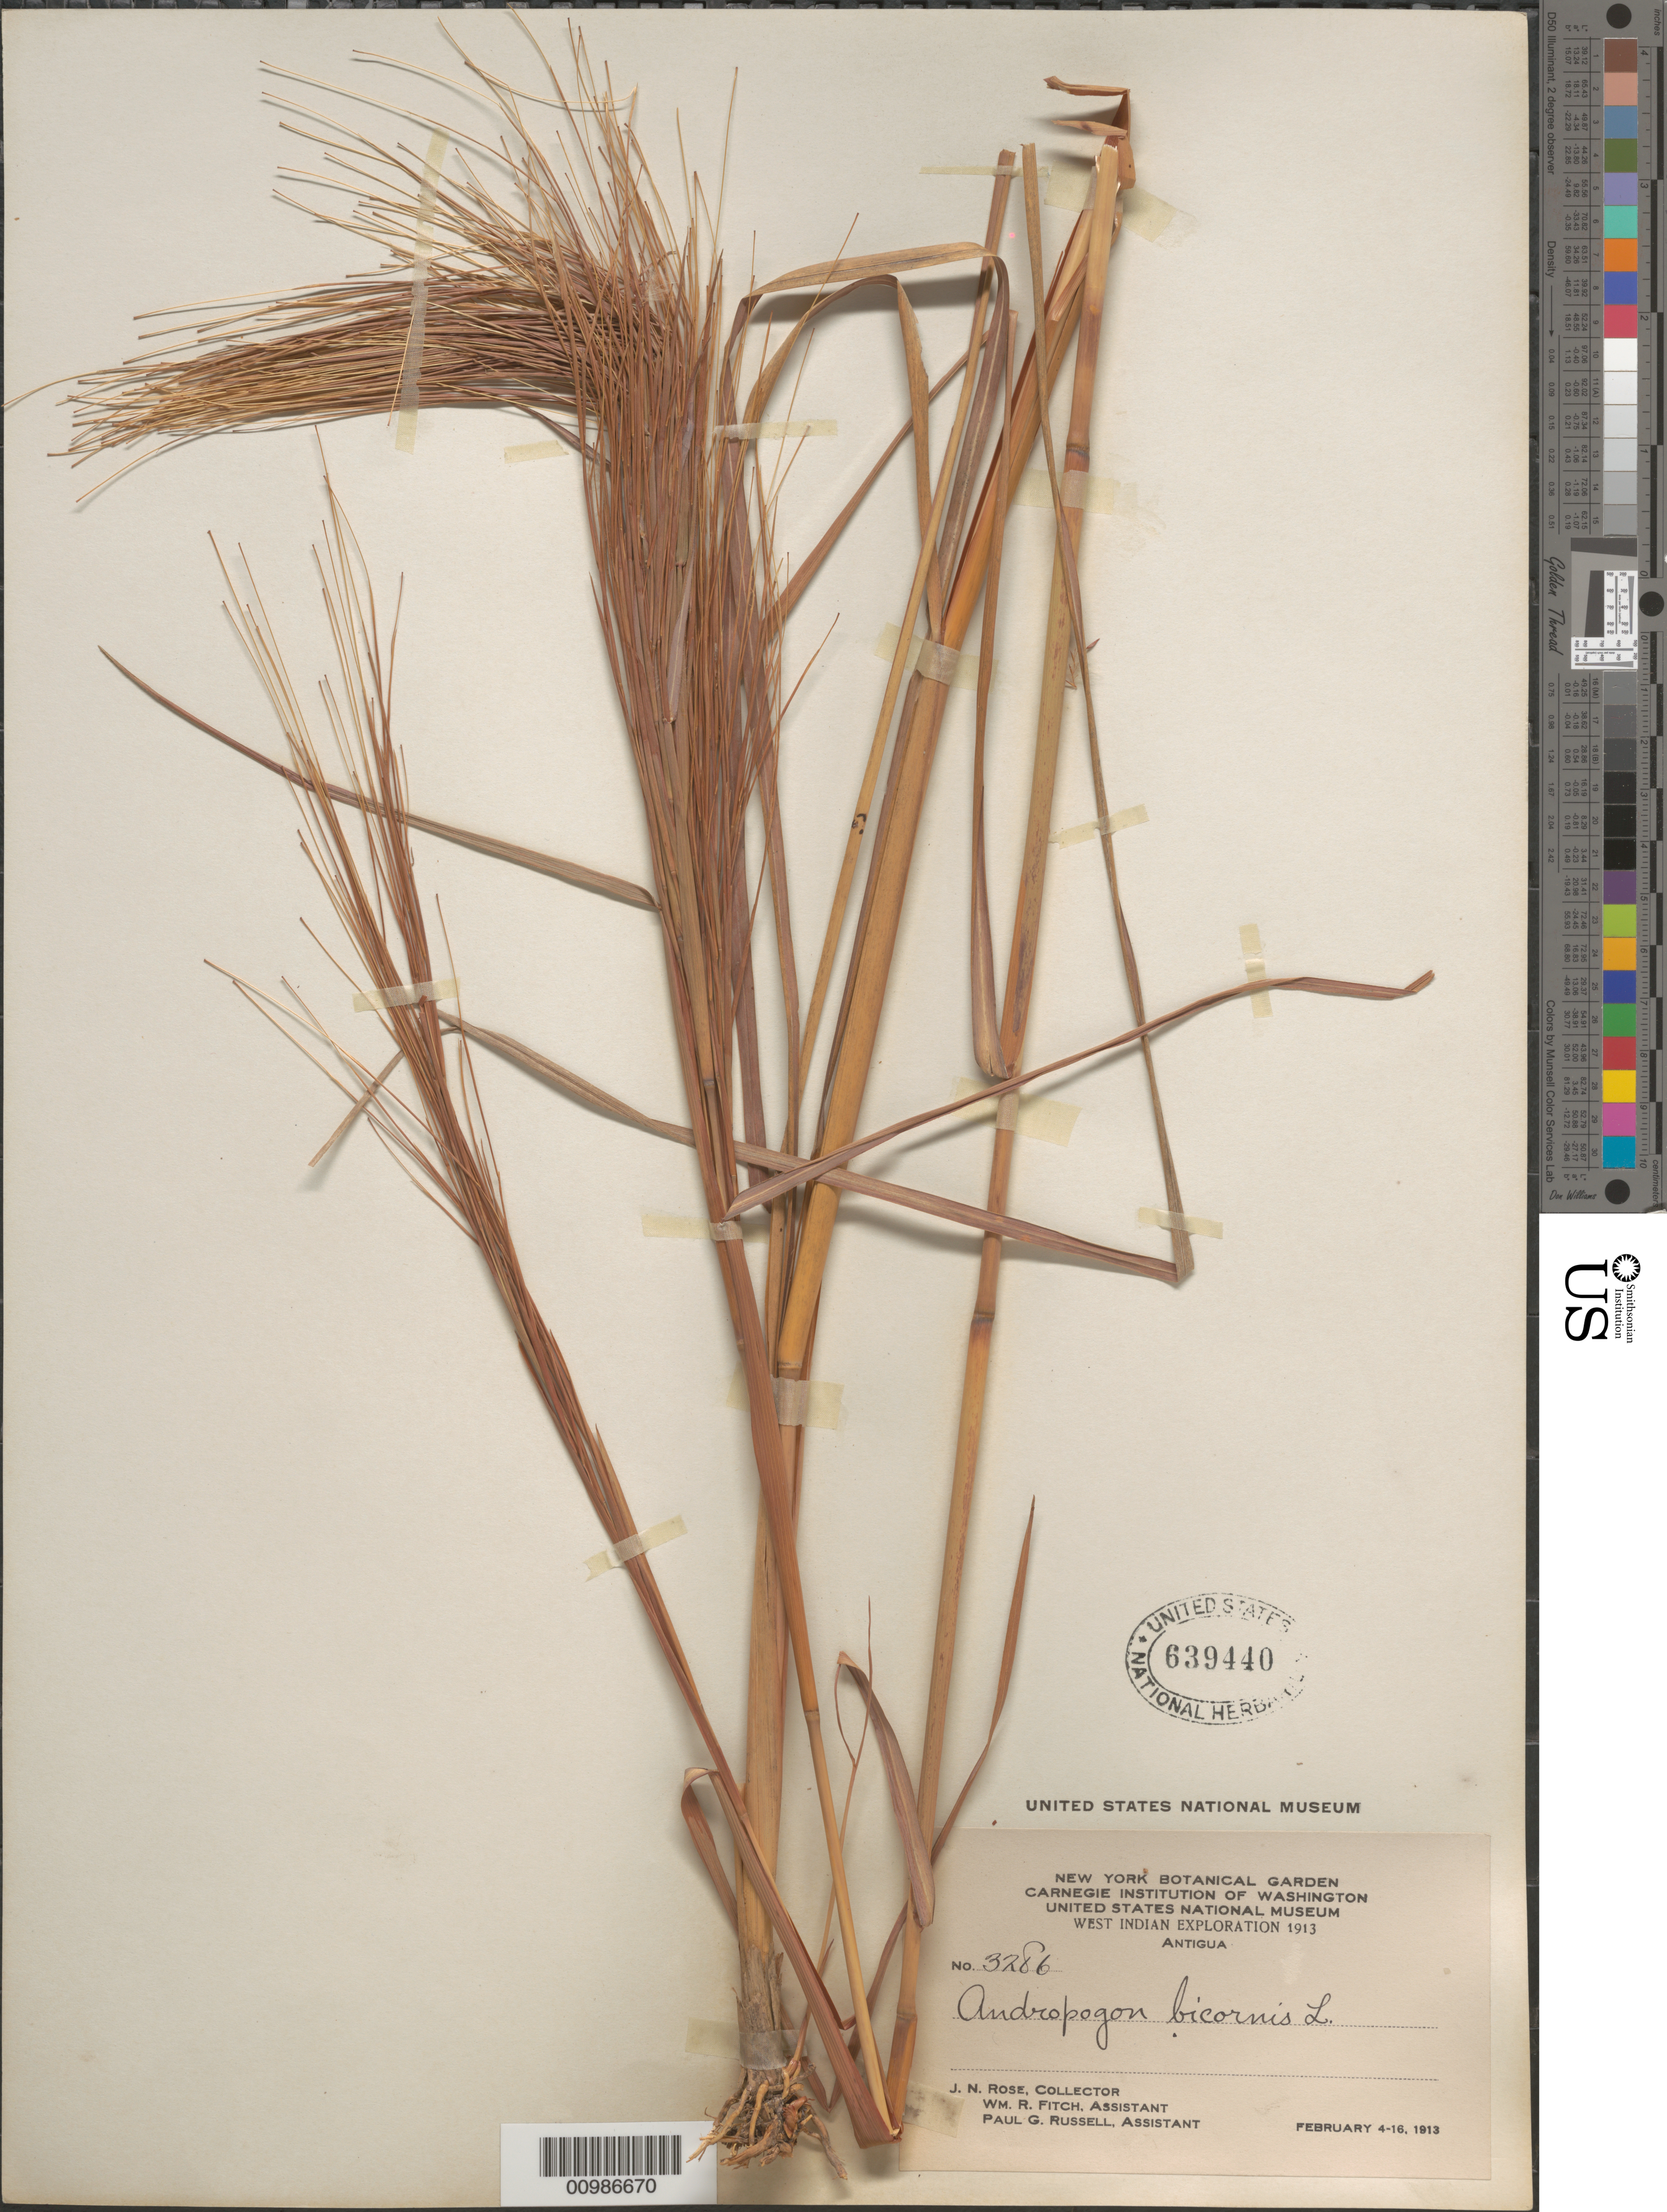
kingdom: Plantae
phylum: Tracheophyta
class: Liliopsida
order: Poales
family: Poaceae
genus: Andropogon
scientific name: Andropogon bicornis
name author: L.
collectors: J. N. Rose, W. R. Fitch & P. G. Russell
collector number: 3286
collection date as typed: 04 Feb 1913 to16 Feb 1913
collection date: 1913-02-04/1913-02-16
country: Antigua and Barbuda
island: Antigua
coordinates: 0 N, 0 E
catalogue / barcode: US 639440